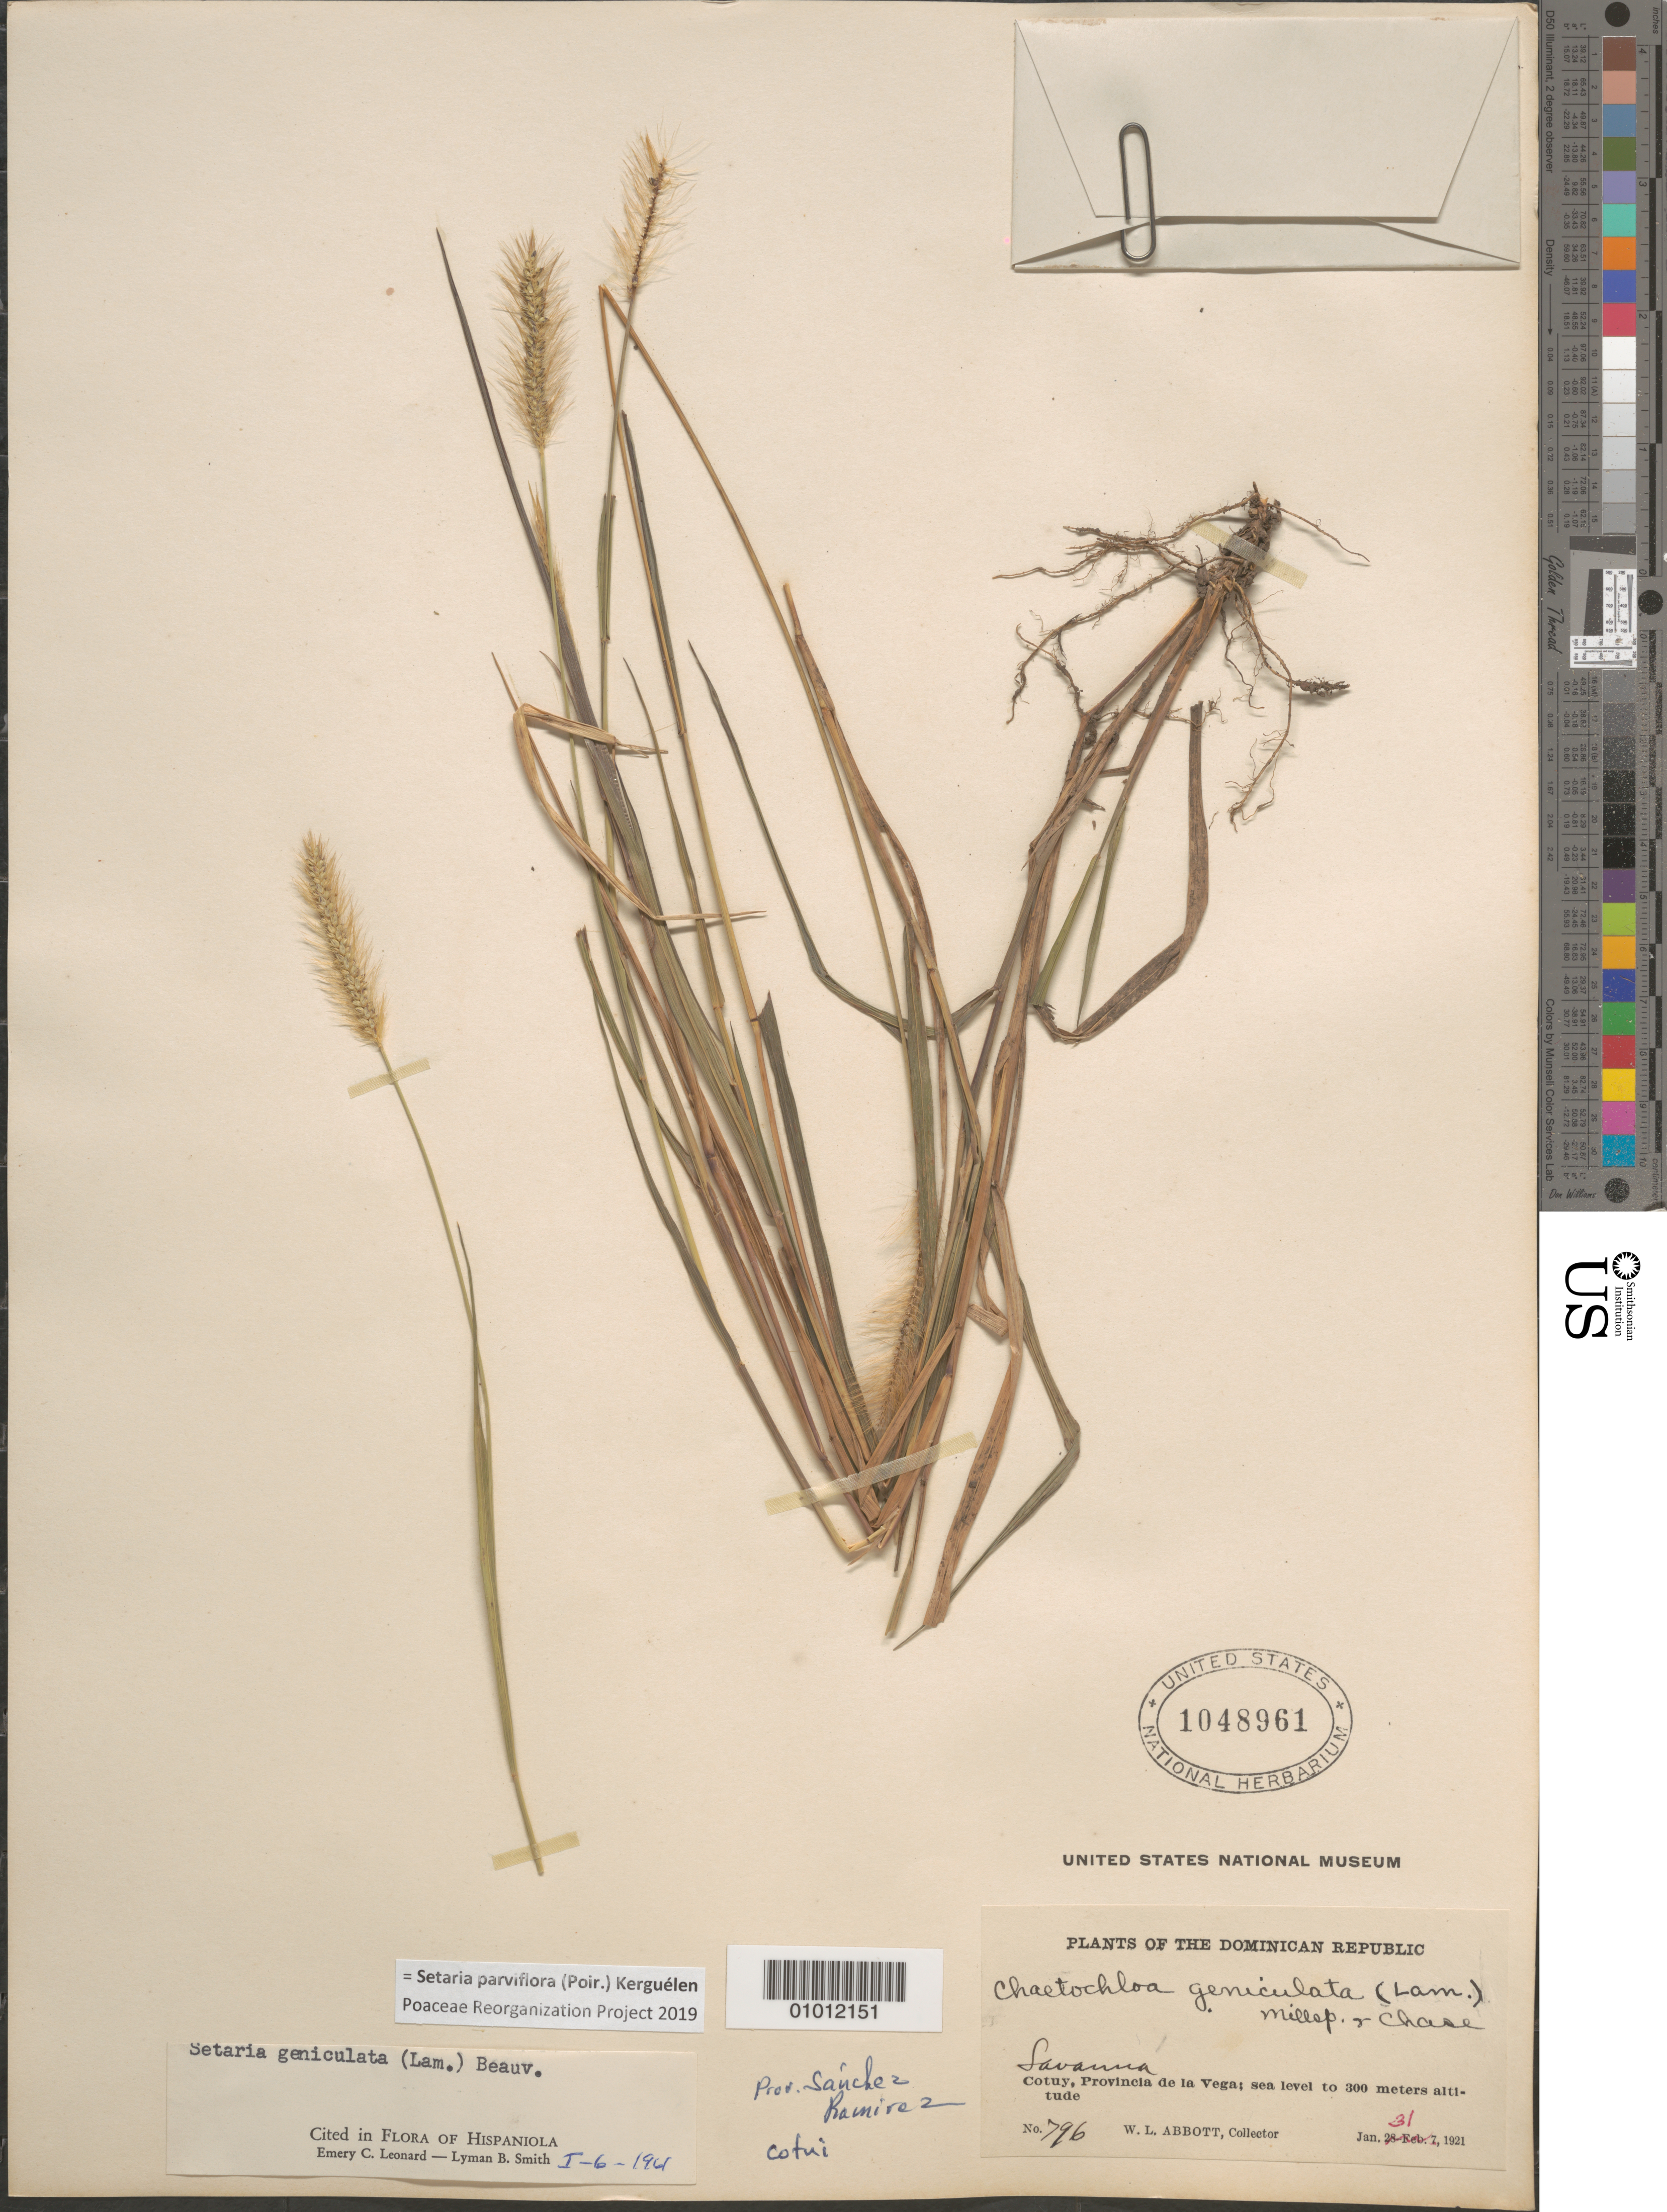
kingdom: Plantae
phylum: Tracheophyta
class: Liliopsida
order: Poales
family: Poaceae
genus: Setaria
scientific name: Setaria parviflora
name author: (Poir.) Kerguélen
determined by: Poaceae Reorganization Project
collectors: W. L. Abbott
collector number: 796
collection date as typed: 31 Jan 1921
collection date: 1921-01-31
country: Dominican Republic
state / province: La Vega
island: Hispaniola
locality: Cotuy, Provincia de la Vega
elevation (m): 0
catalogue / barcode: US 1048961